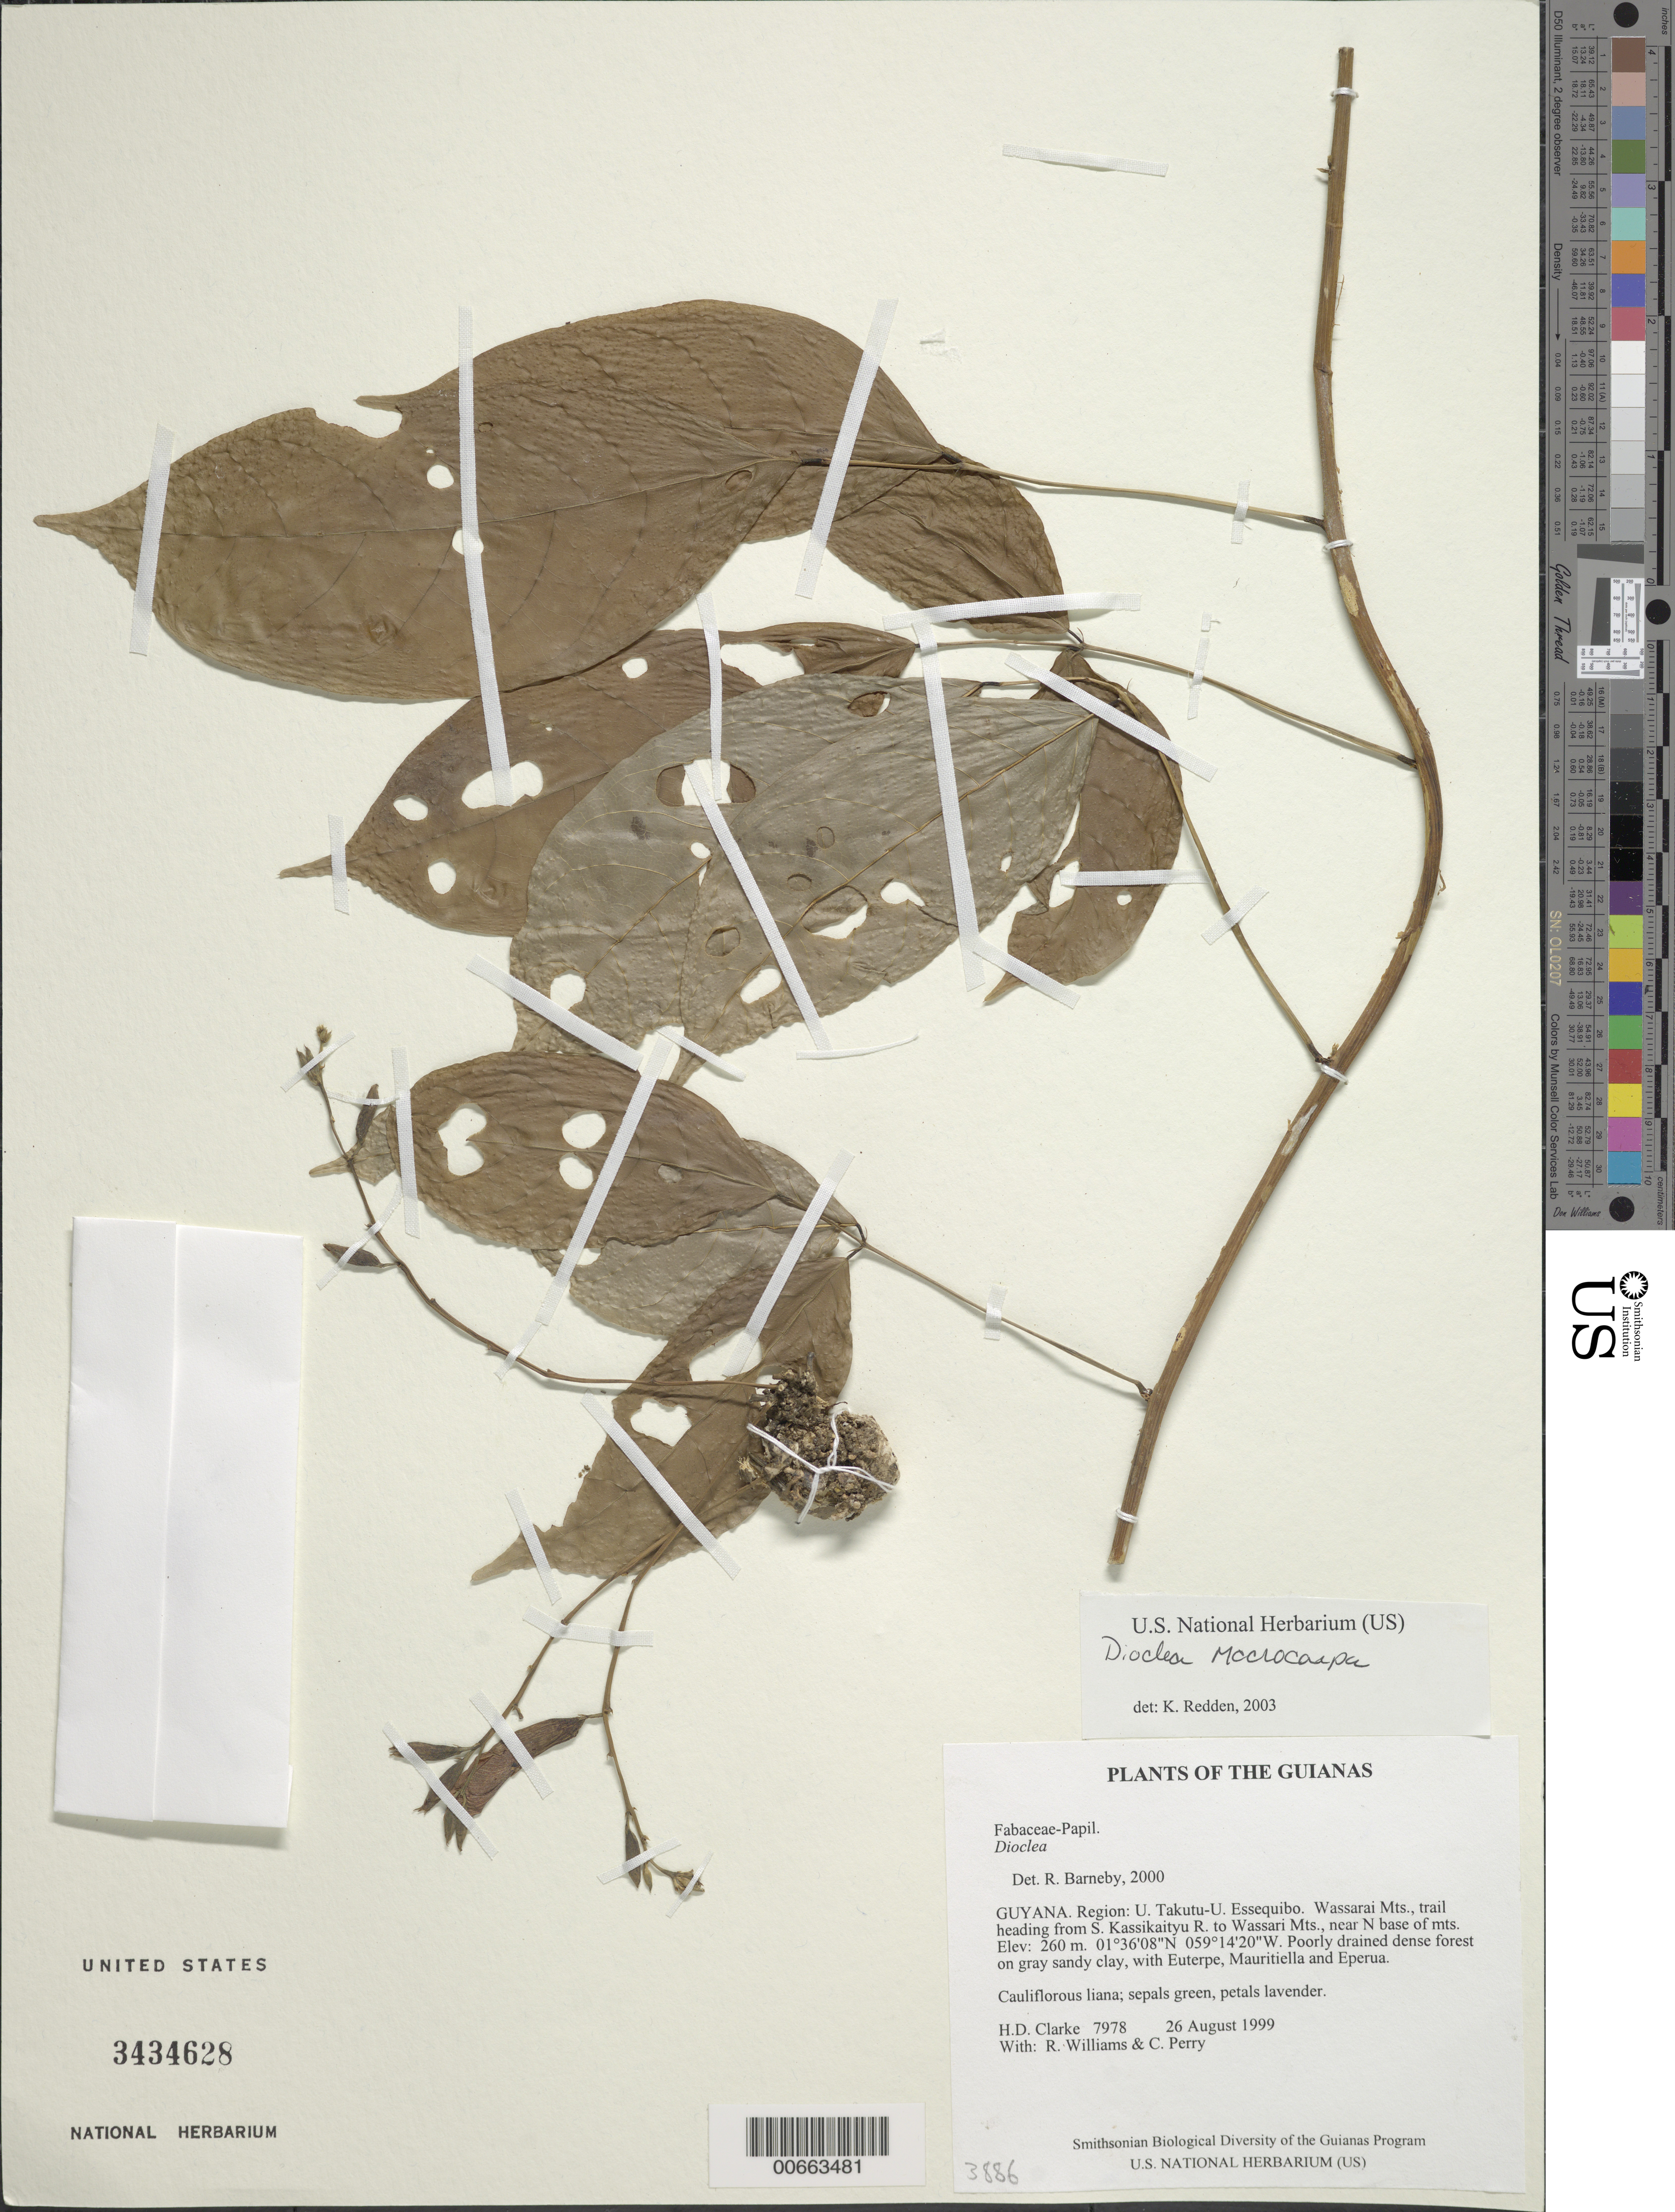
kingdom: Plantae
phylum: Tracheophyta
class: Magnoliopsida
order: Fabales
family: Fabaceae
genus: Macropsychanthus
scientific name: Macropsychanthus macrocarpus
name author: (Huber) L.P. Queiroz & Snak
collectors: H. D. Clarke, R. Williams & C. Perry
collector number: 7978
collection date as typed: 26 August 1999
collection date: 1999-08-26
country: Guyana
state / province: U. Takutu-U. Essequibo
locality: Wassarai Mts., trail heading from S. Kassikaityu R. to Wassari Mts., near N. base of mts.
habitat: Poorly drained dense forest on gray sandy clay, with Euterpe, Mauritiella and Eperua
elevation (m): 260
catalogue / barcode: US 3434628